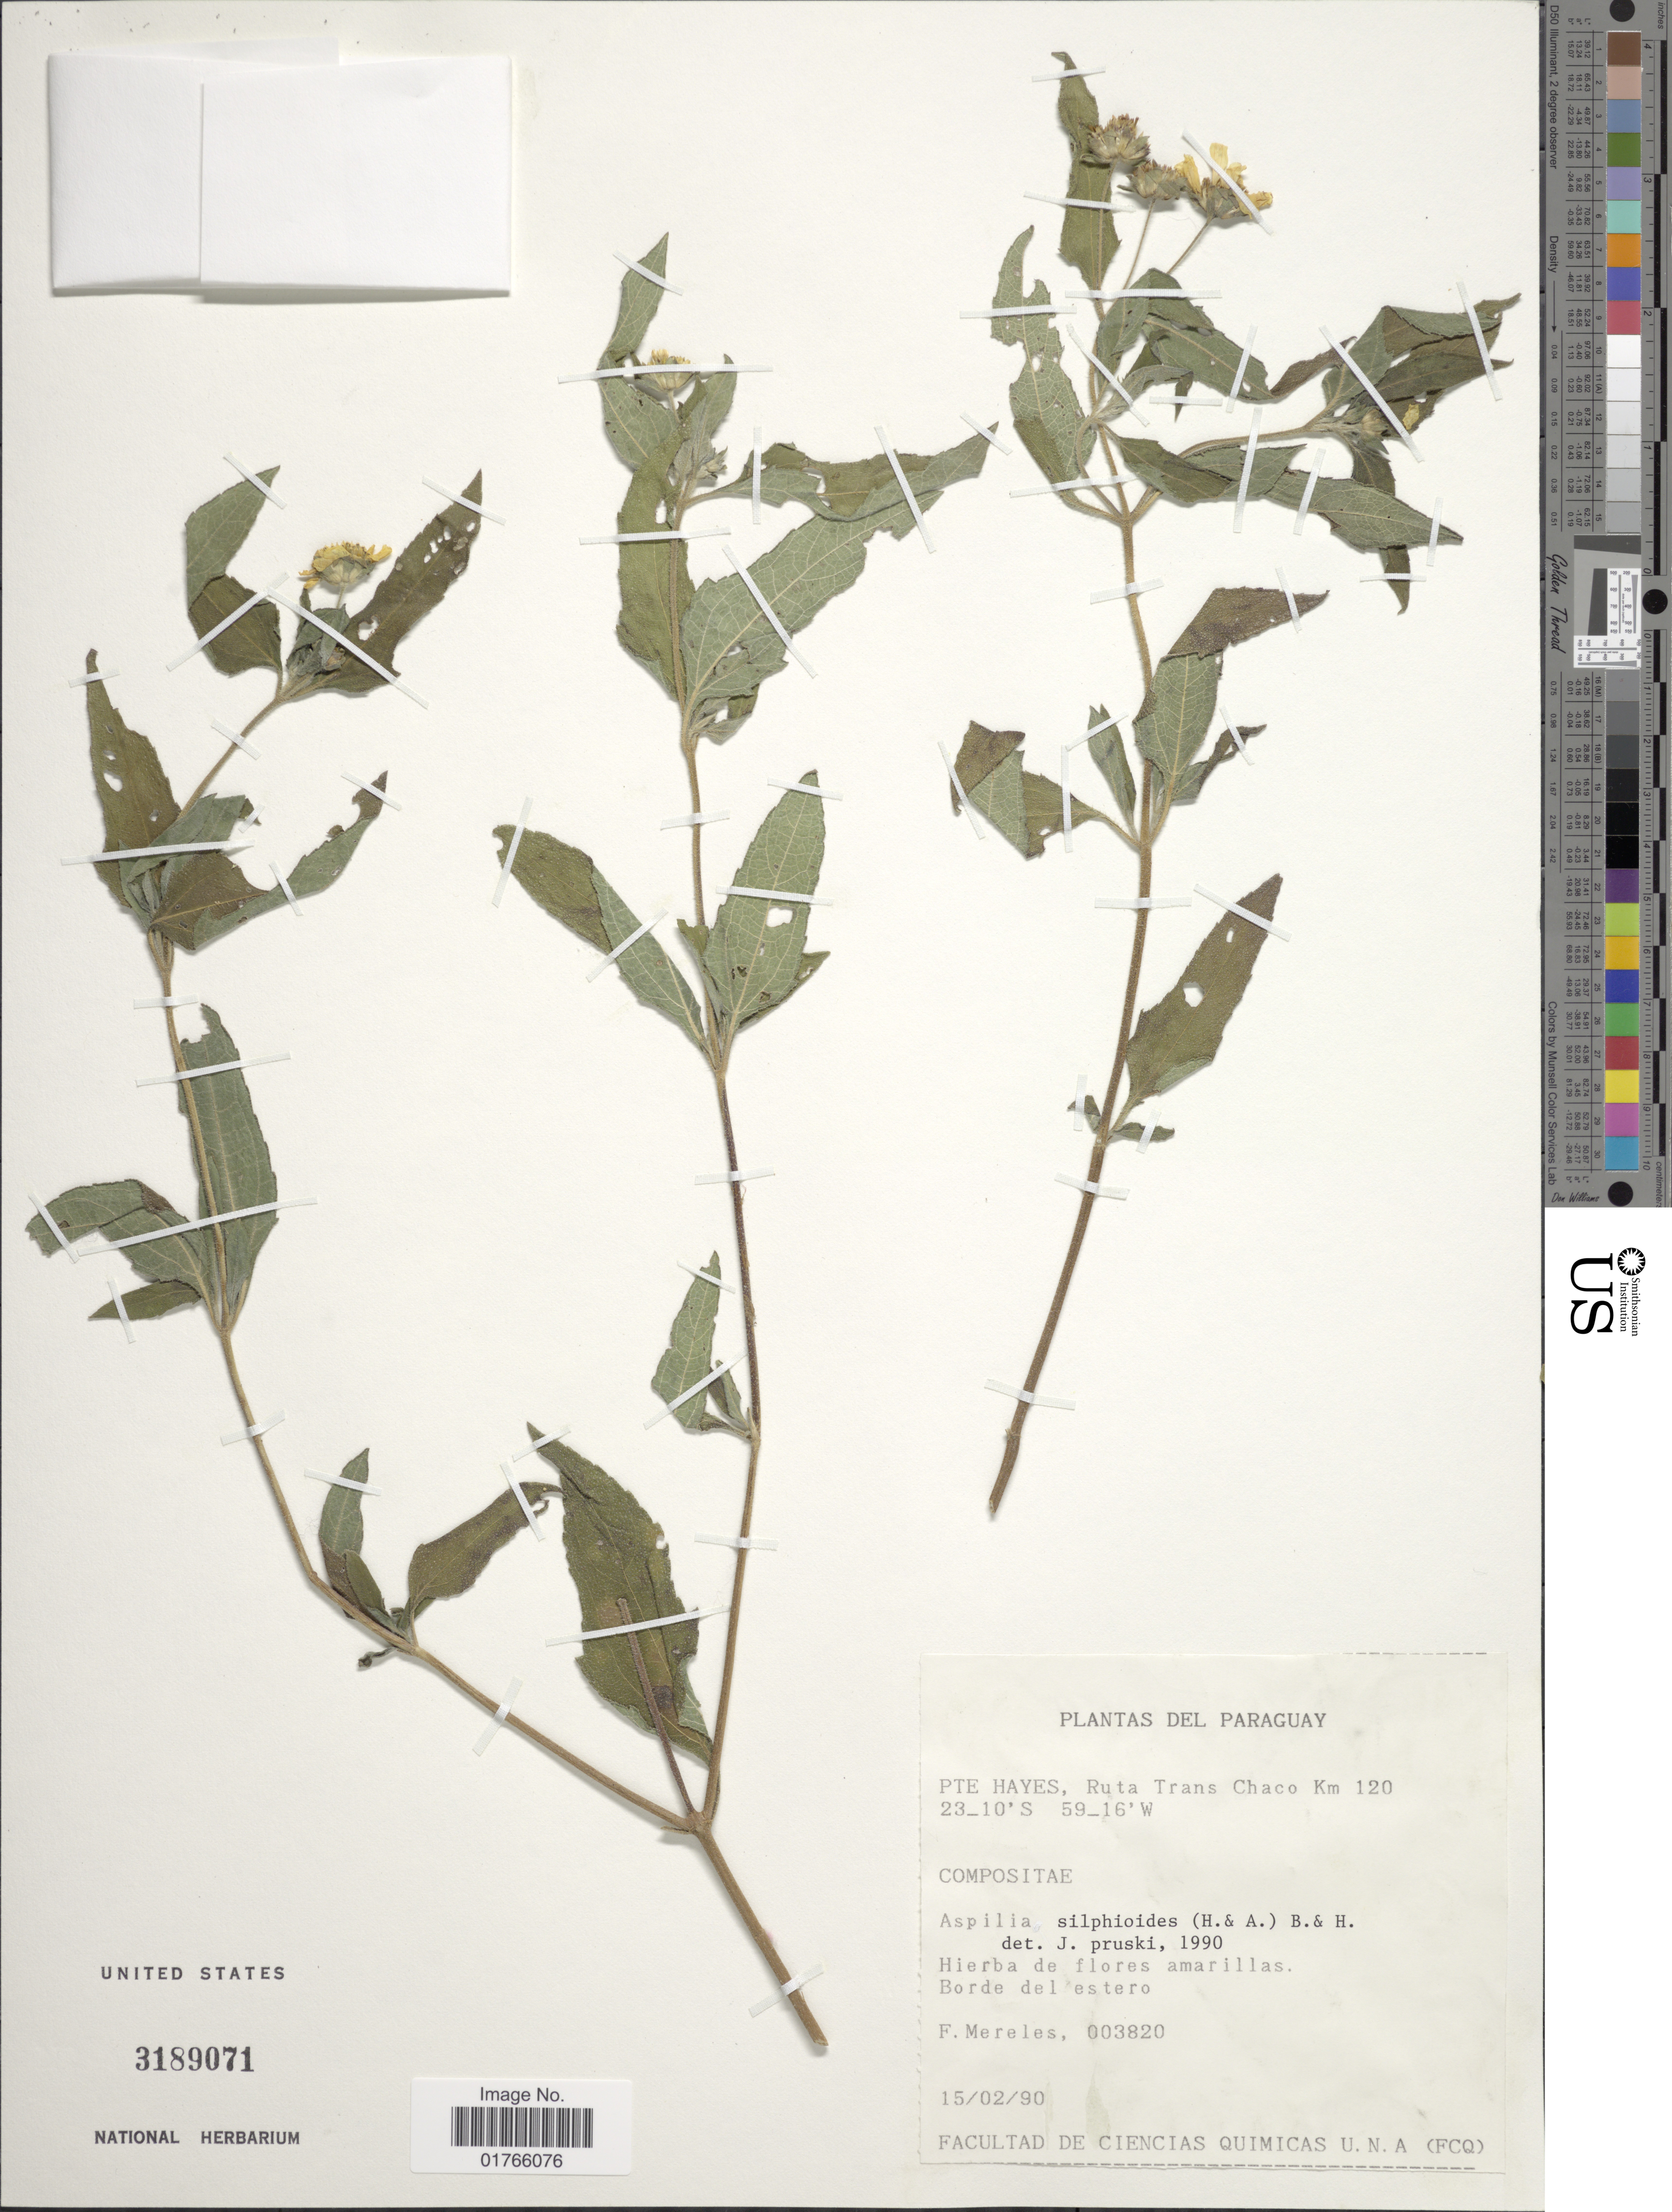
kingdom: Plantae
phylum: Tracheophyta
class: Magnoliopsida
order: Asterales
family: Asteraceae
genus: Aspilia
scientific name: Aspilia silphioides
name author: (Hook. & Arn.) Benth. ex Benth. & Hook. f.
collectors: F. Mereles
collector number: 003820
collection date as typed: Transcribed d/m/y: 15/2/90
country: Paraguay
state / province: Presidente Hayes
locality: Pte Hayes, Ruta Trans Chaco Km 120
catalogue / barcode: US 3189071